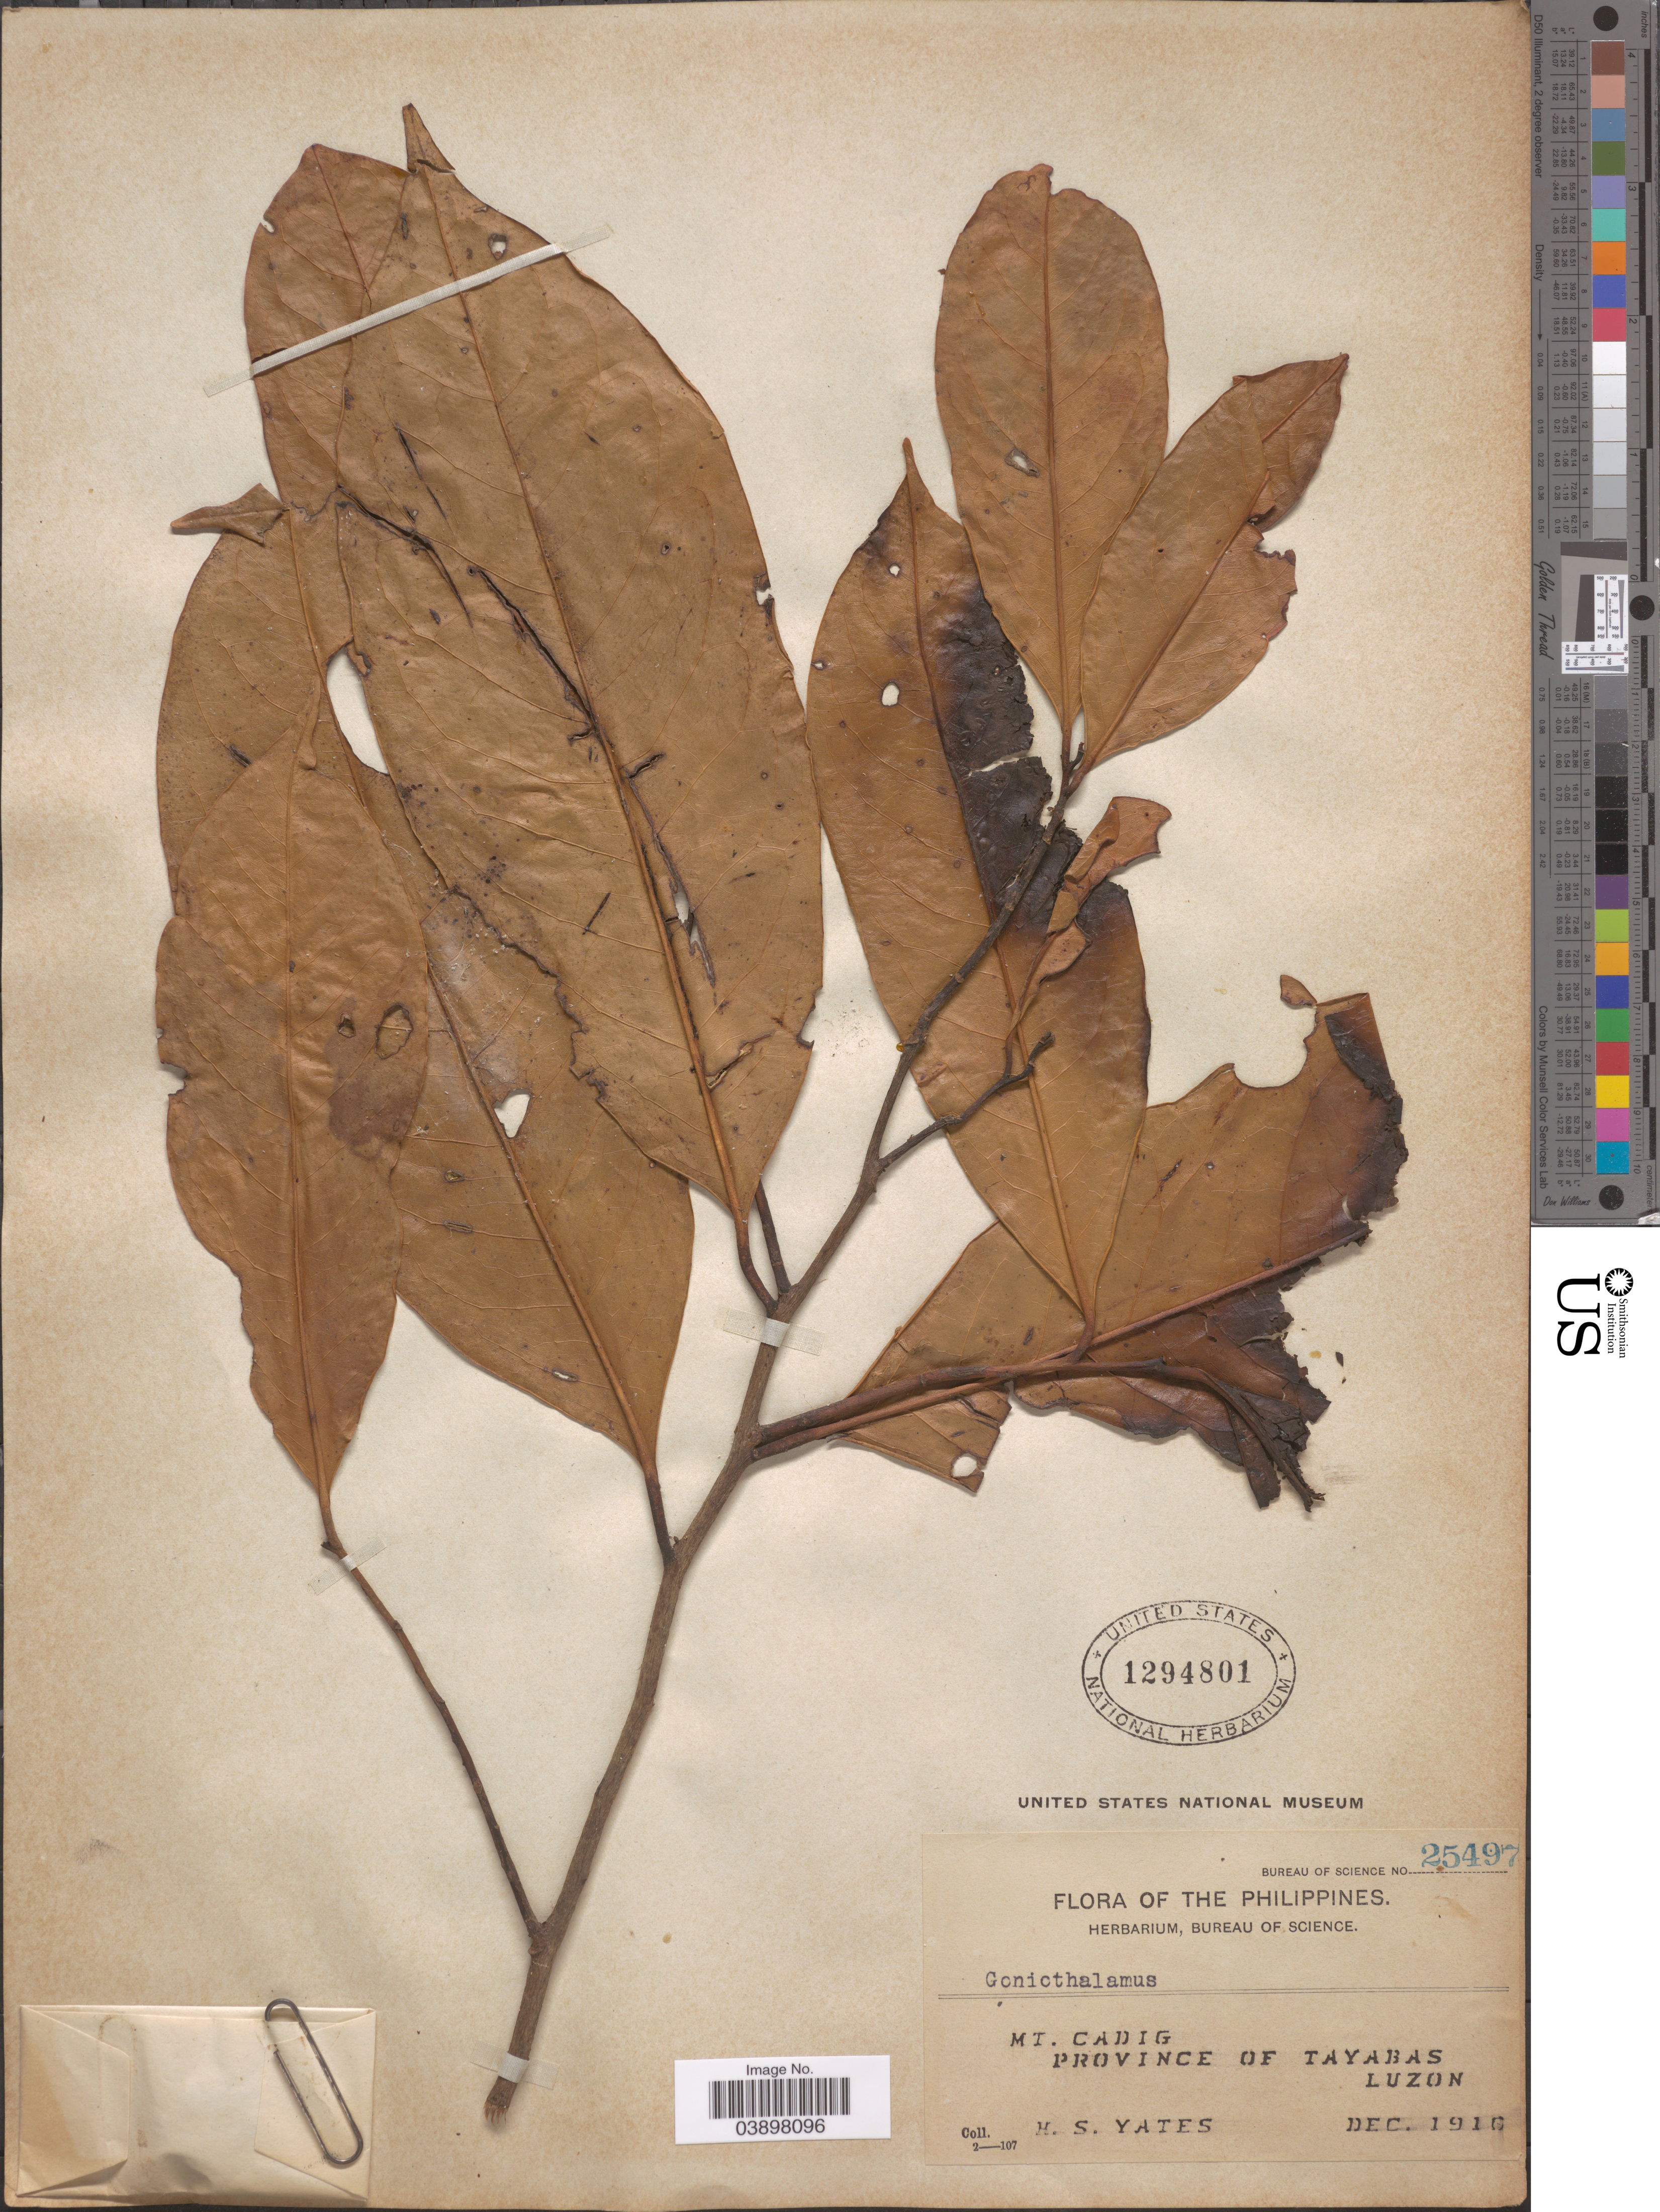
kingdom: Plantae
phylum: Tracheophyta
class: Magnoliopsida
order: Magnoliales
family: Annonaceae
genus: Goniothalamus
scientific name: Goniothalamus sp.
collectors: H. S. Yates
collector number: Bureau of Science 25497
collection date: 1916-12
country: Philippines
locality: Mt. Cadig. Province of Tayabas, Luzon.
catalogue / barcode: US 1294801